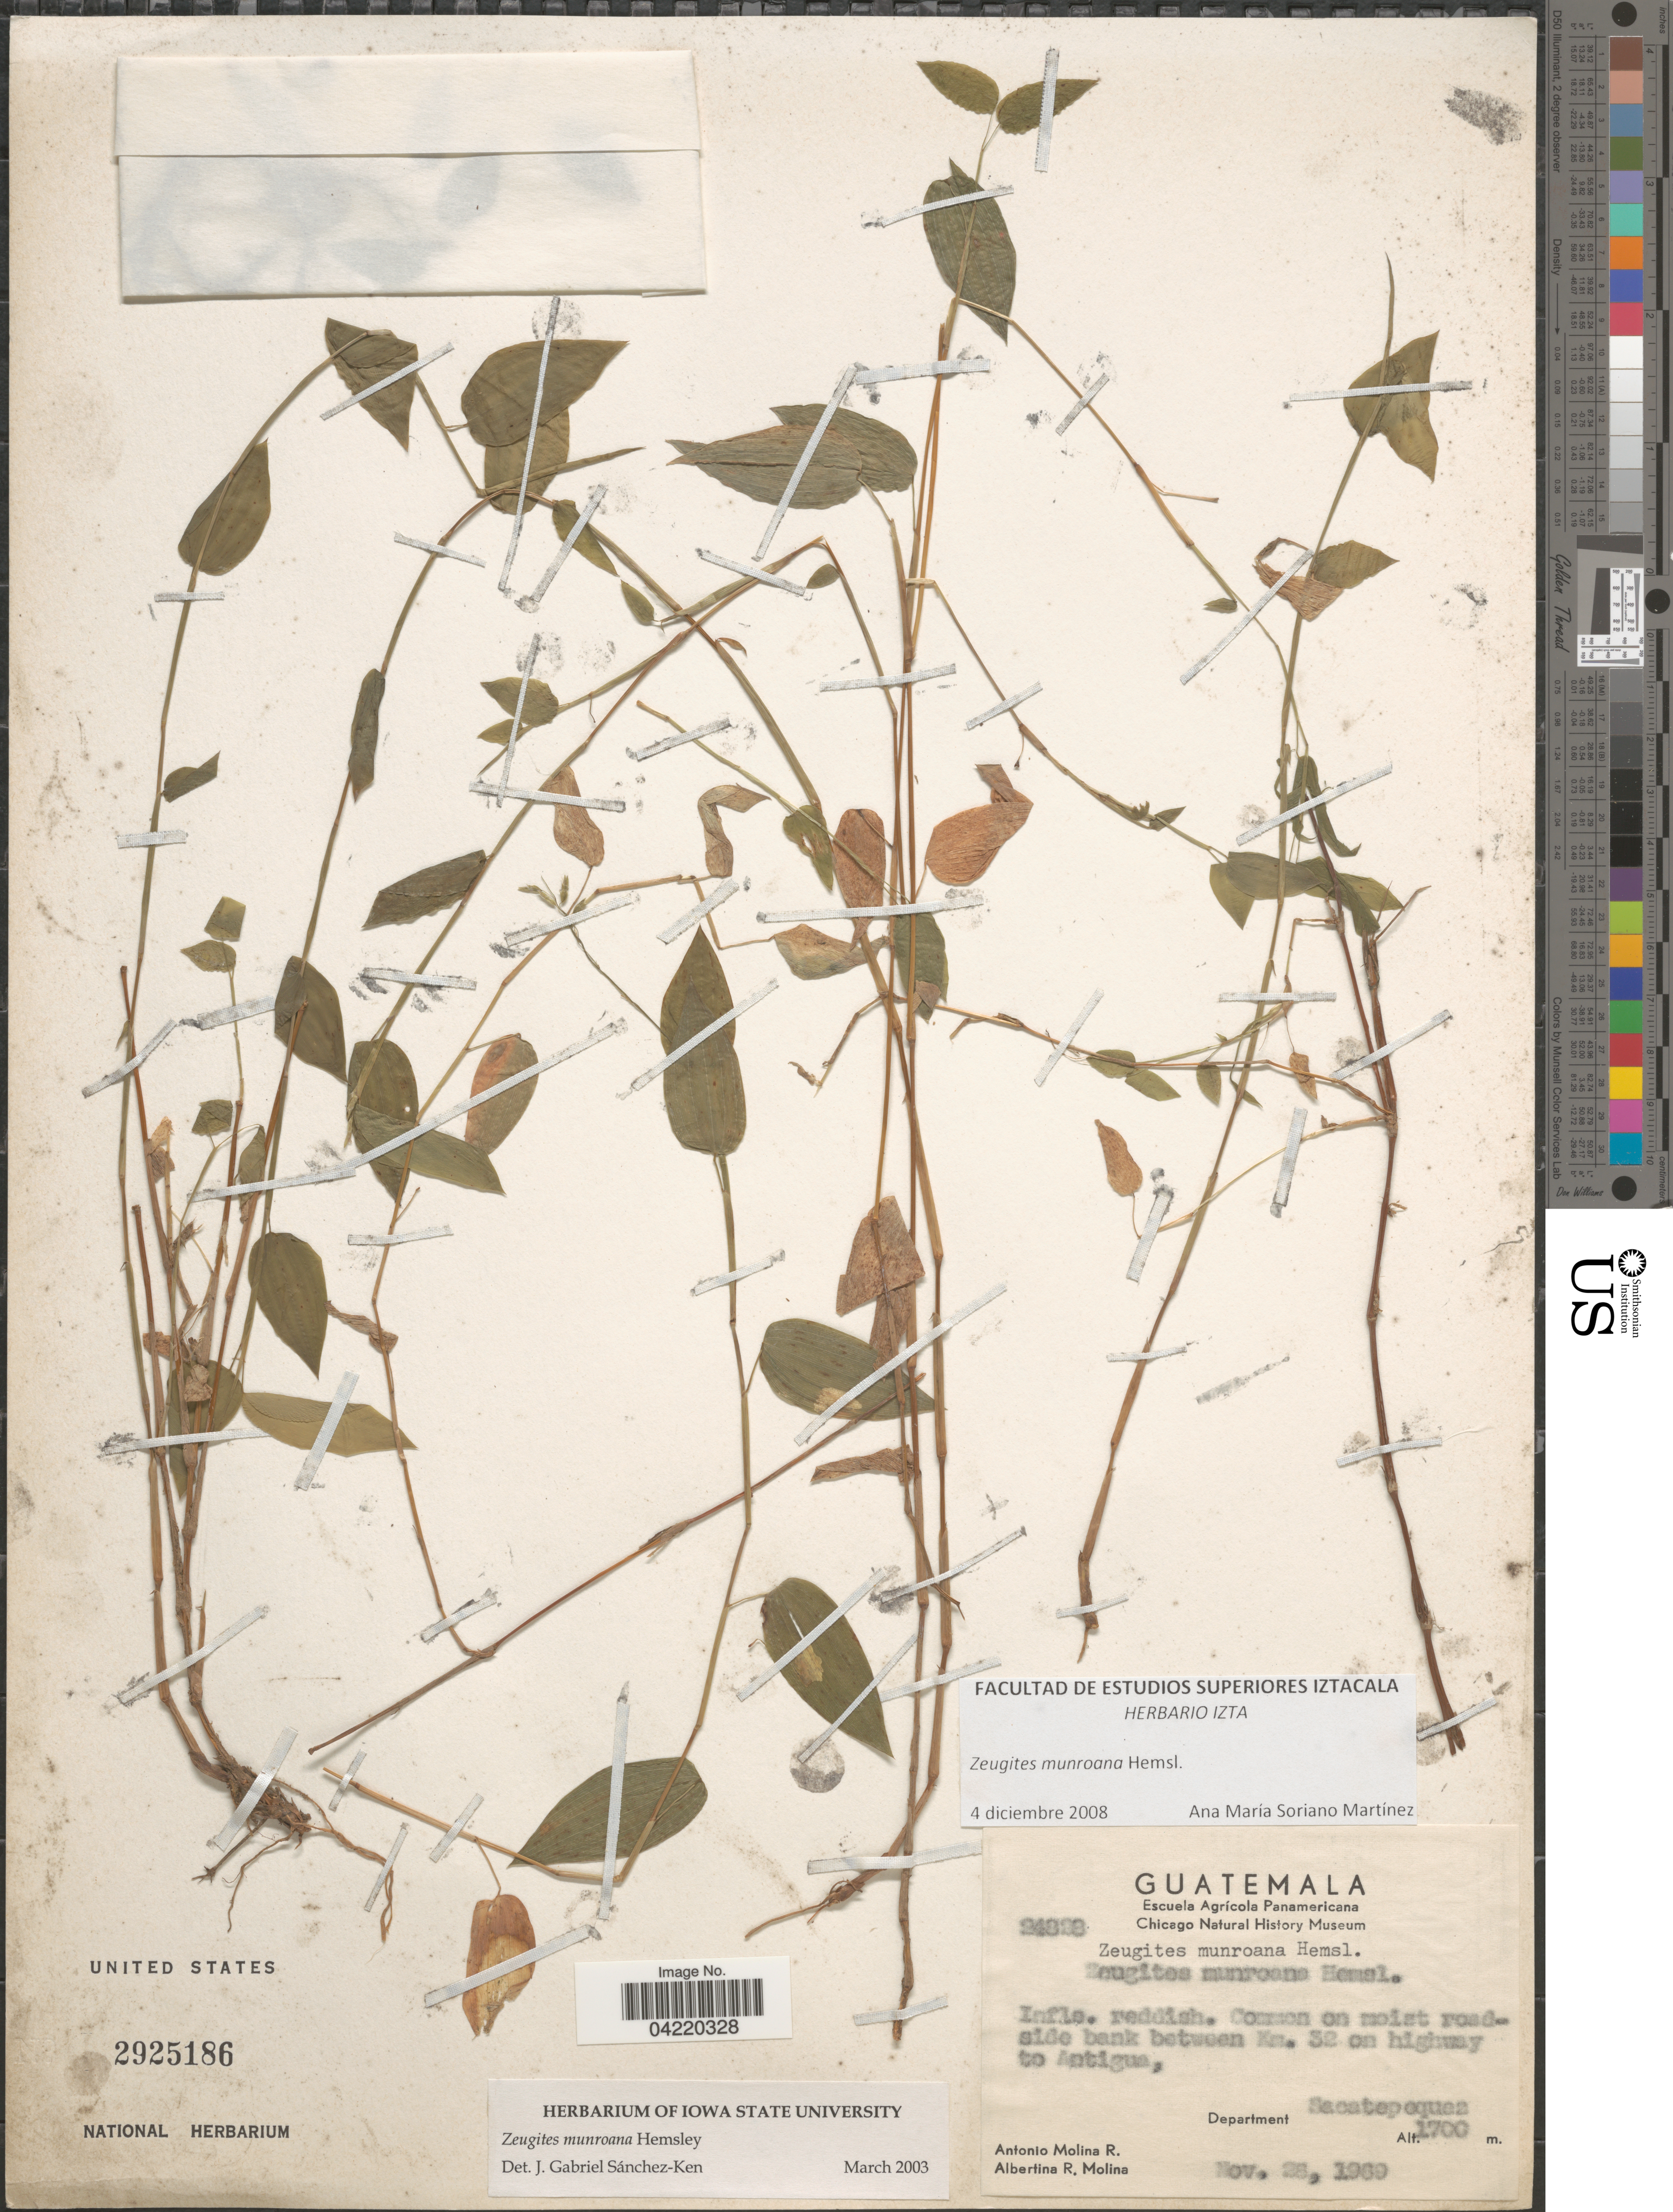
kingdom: Plantae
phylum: Tracheophyta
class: Liliopsida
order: Poales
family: Poaceae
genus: Zeugites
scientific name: Zeugites munroanus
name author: Hemsl.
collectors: A. Molina R. & A. R. Molina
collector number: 24828*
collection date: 1989-11-28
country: Guatemala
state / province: Sacatepequez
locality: Common on moist roadside bank between Km. 32 on highway to Antigua, Department Sacatepequez.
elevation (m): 1700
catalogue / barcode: US 2925186